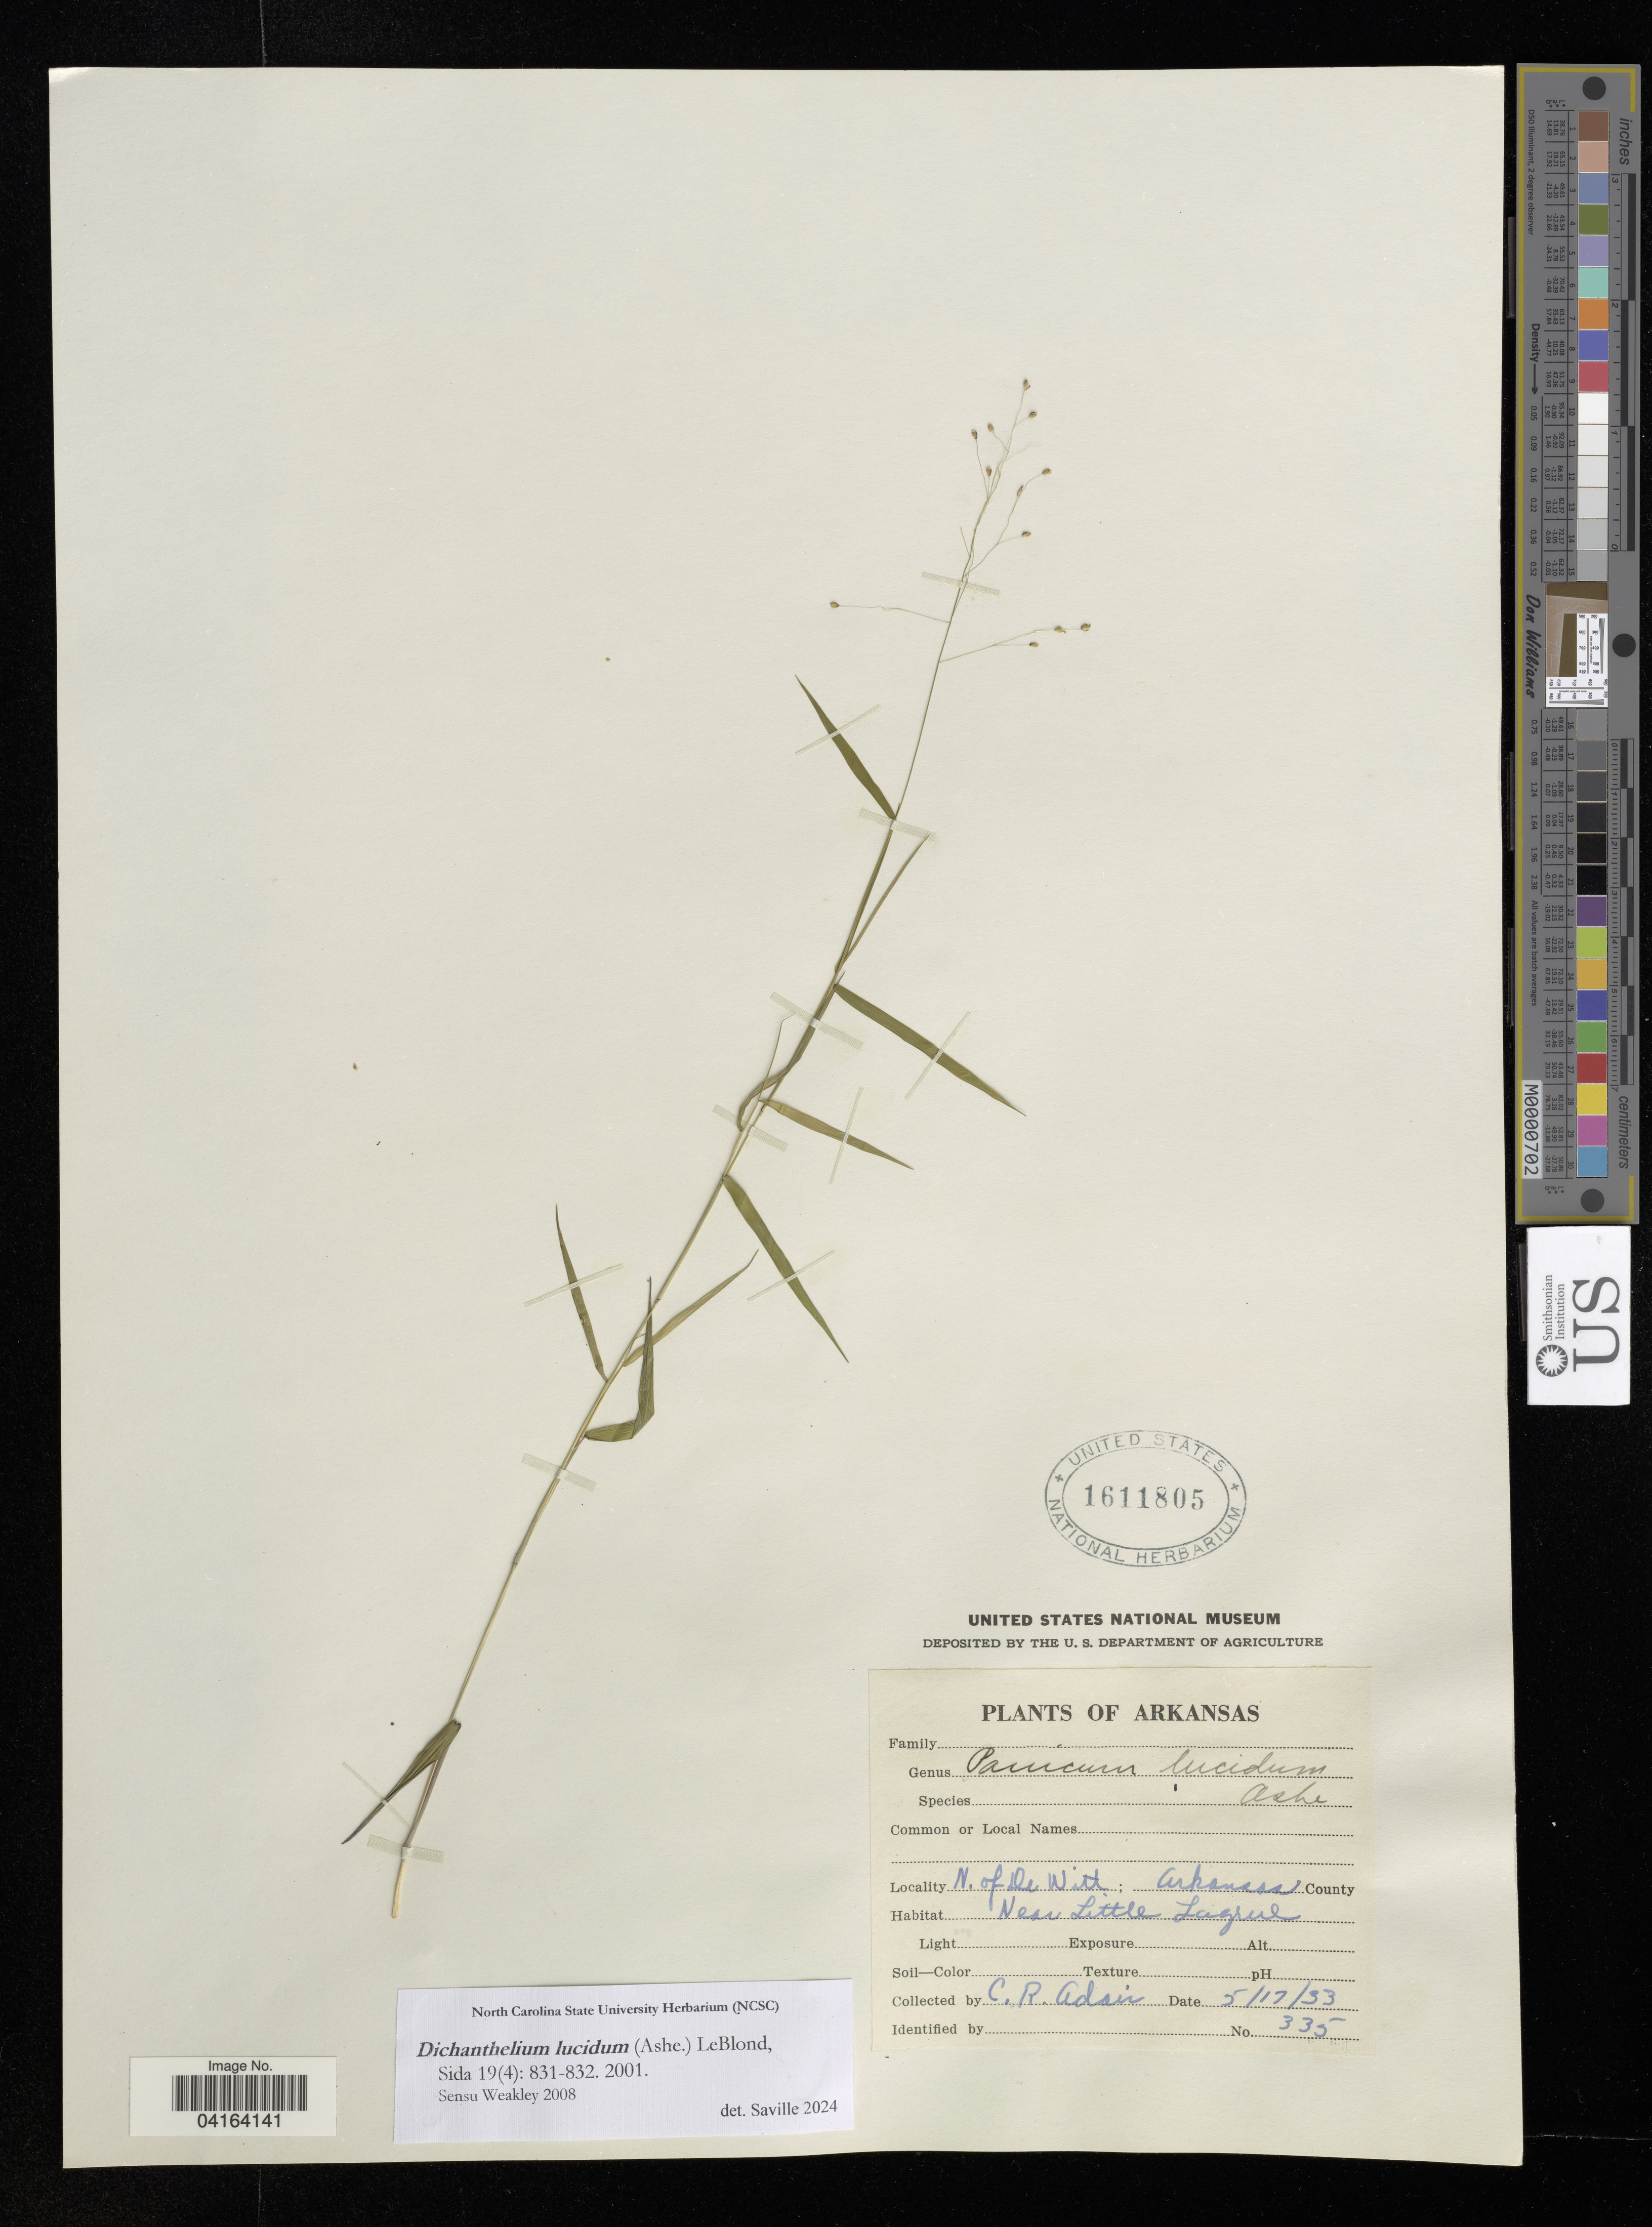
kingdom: Plantae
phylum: Tracheophyta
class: Liliopsida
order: Poales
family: Poaceae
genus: Dichanthelium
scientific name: Dichanthelium lucidum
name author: (Ashe) LeBlond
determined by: Saville, A. C., (NCSC), North Carolina State University (UNITED STATES)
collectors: C. Adair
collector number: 335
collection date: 1933-05-17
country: United States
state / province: Arkansas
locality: N. of De Witt; Arkansas County.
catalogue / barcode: US 1611805